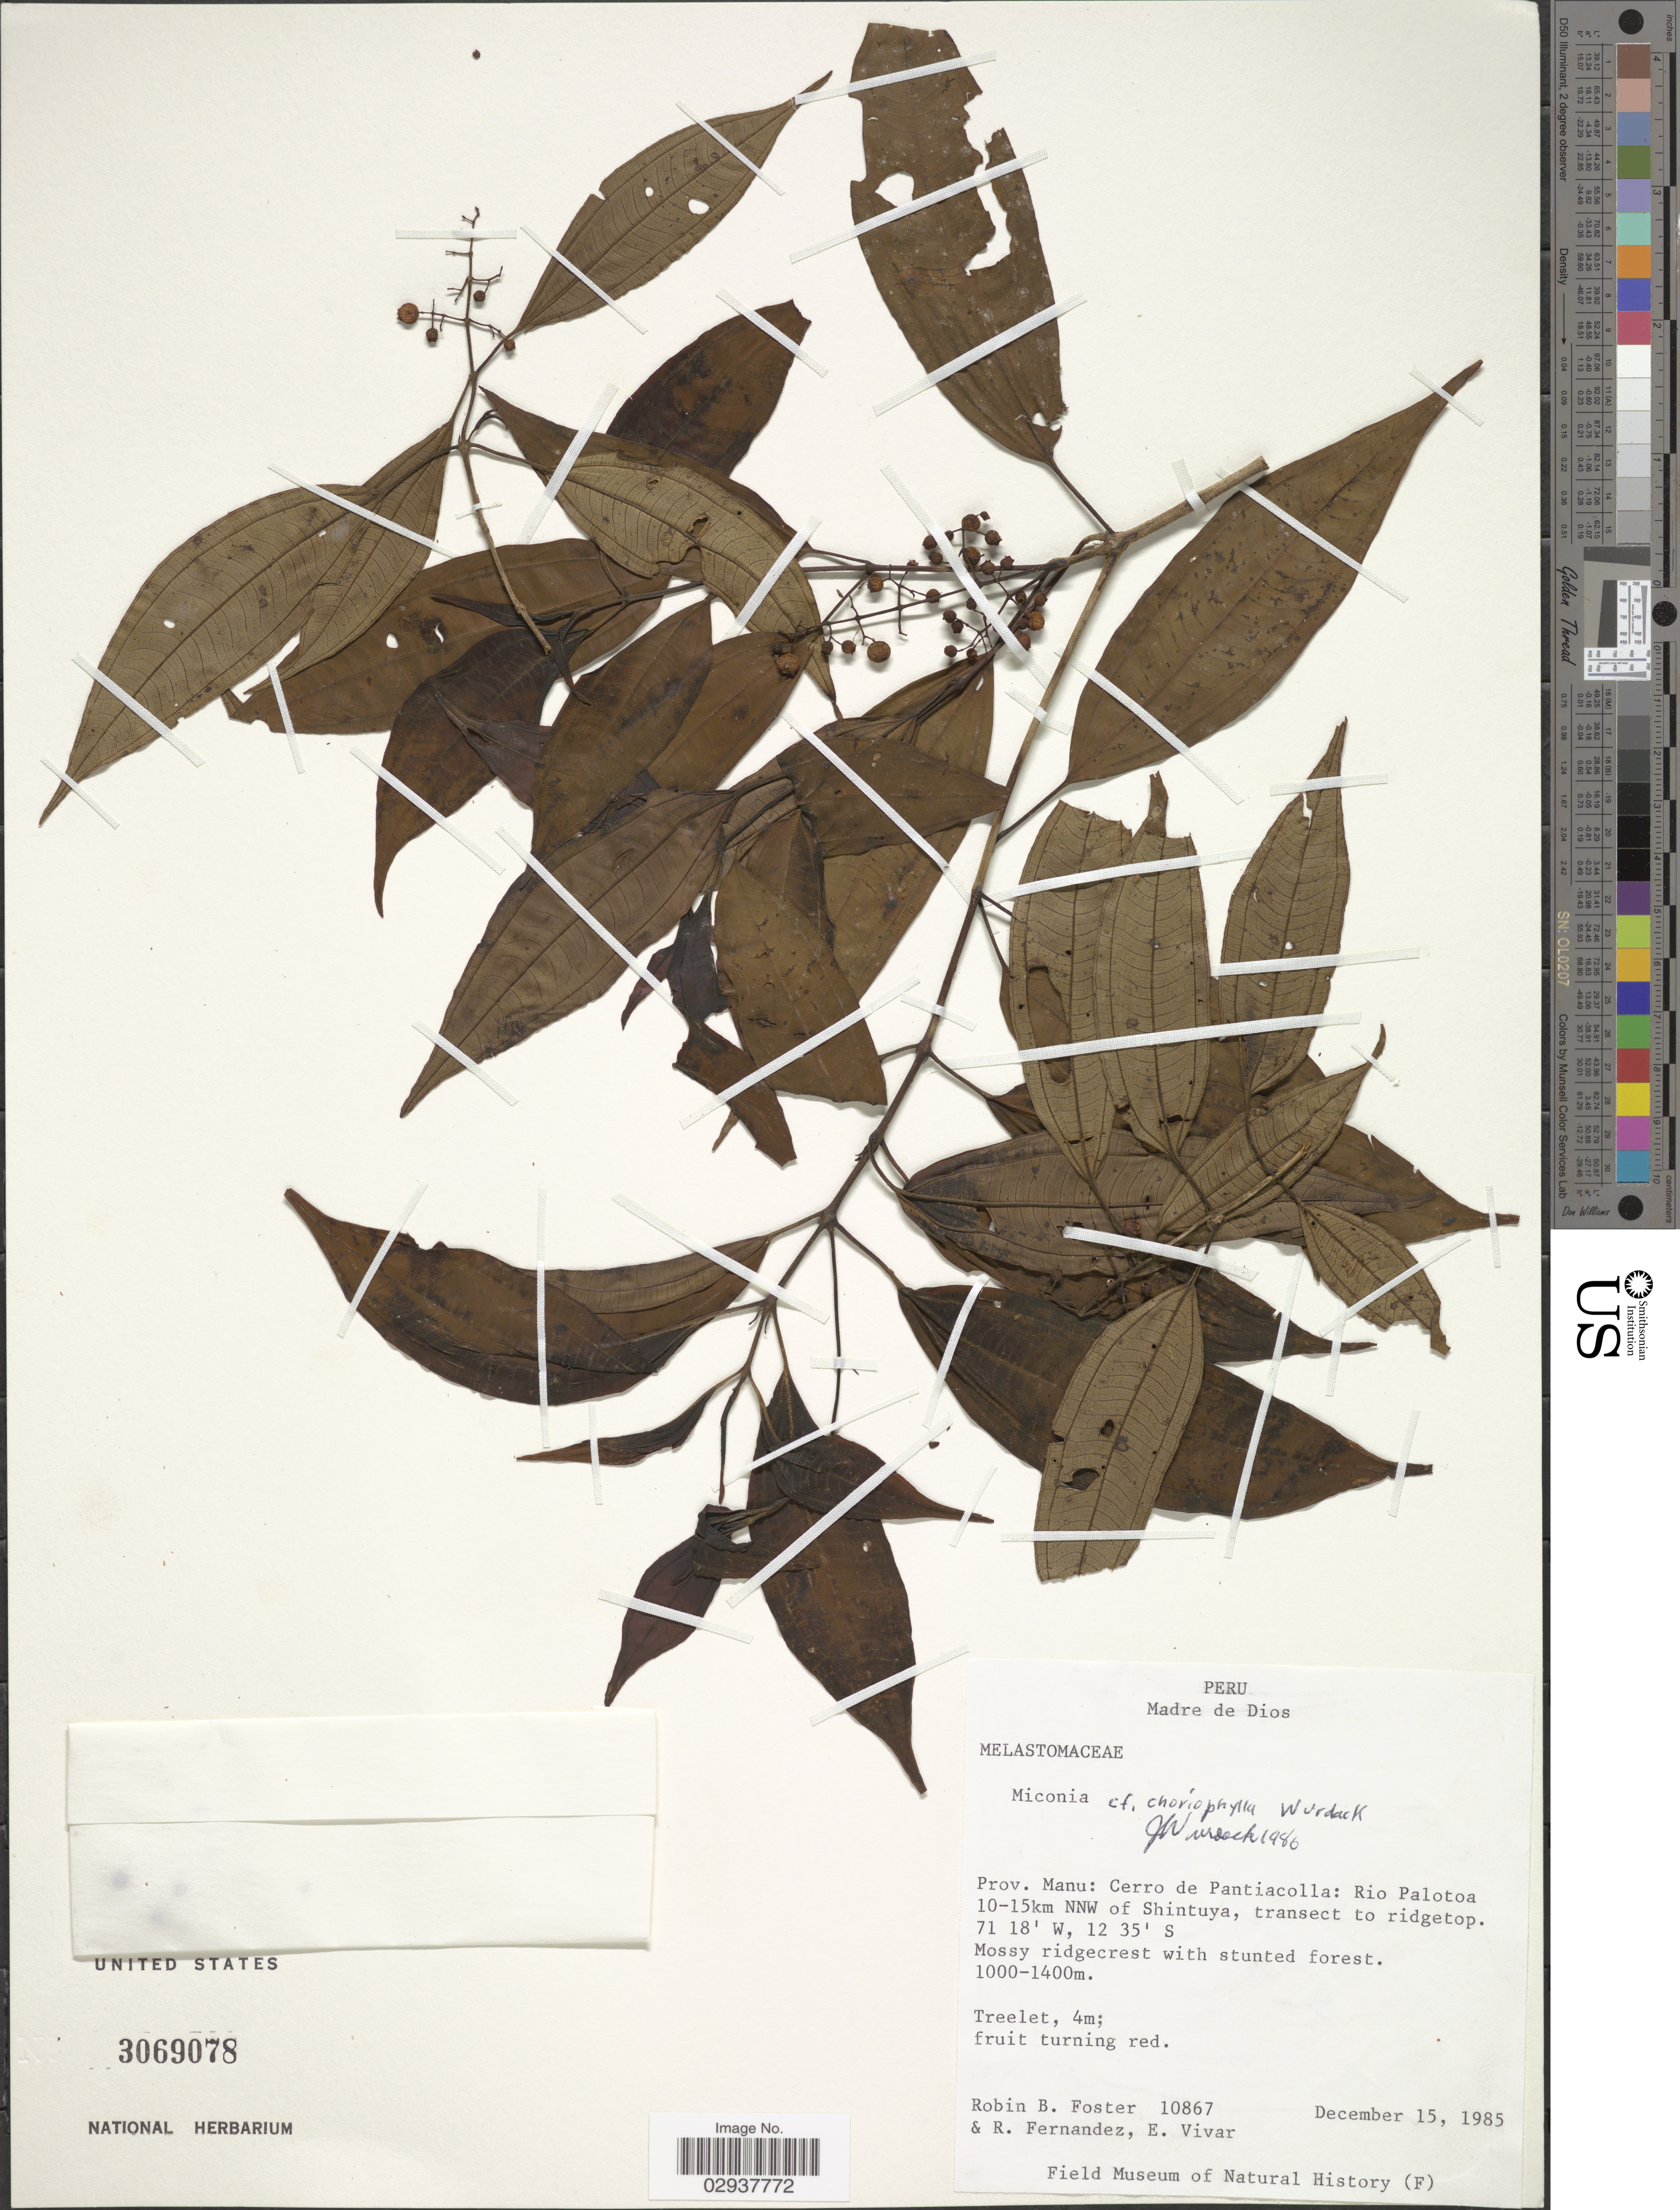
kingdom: Plantae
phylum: Tracheophyta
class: Magnoliopsida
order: Myrtales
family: Melastomataceae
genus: Miconia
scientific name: Miconia choriophylla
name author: Wurdack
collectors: R. B. Foster, R. Fernandez & E. Vivar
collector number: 10867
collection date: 1985-12-15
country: Peru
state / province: Madre de Dios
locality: Prov. Manu: Cerro de Pantiacolla: Rio Palotoa 10-15 km NNW of Shintuya, transect to ridgetop.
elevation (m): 1000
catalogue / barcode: US 3069078